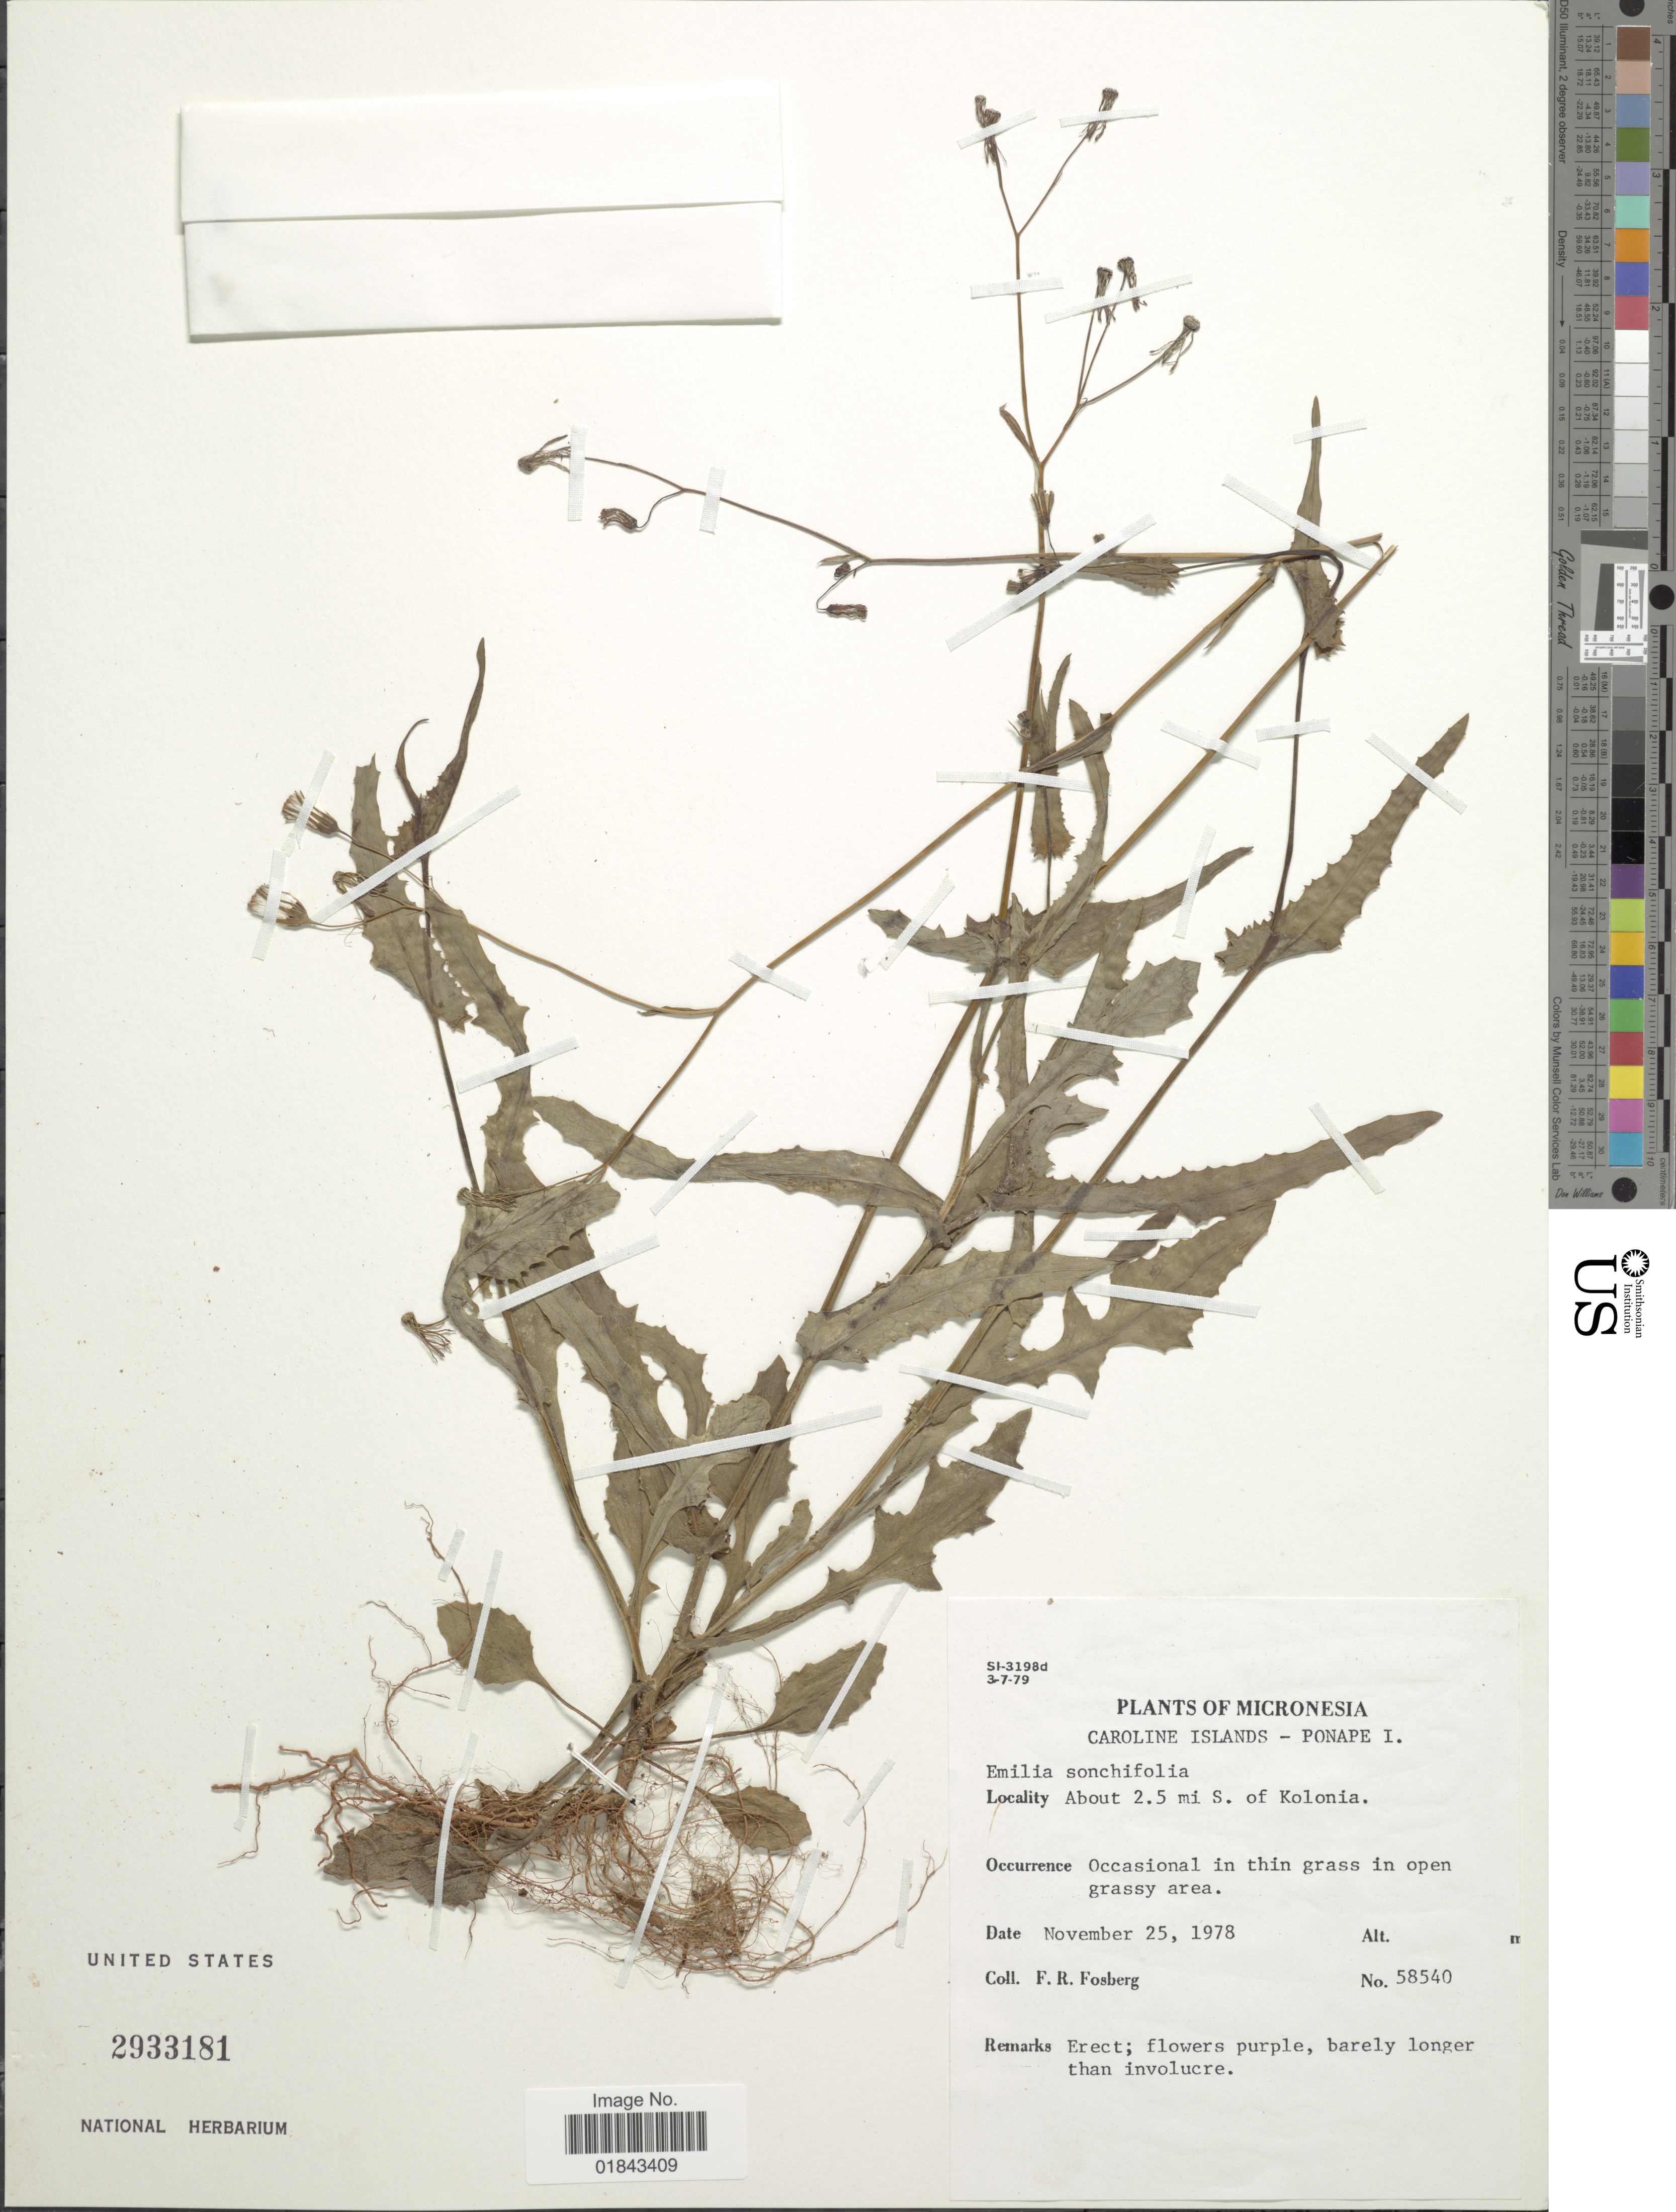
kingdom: Plantae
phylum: Tracheophyta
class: Magnoliopsida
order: Asterales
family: Asteraceae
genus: Emilia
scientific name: Emilia sonchifolia var. sonchifolia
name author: (L.) DC.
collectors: F. R. Fosberg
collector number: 58540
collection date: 1978-11-25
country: Micronesia, Federated States of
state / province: Pohnpei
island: Pohnpei [Ponape]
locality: Caroline Islands-Ponape I., about 2.5 mi S. of Kolonia.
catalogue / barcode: US 2933181